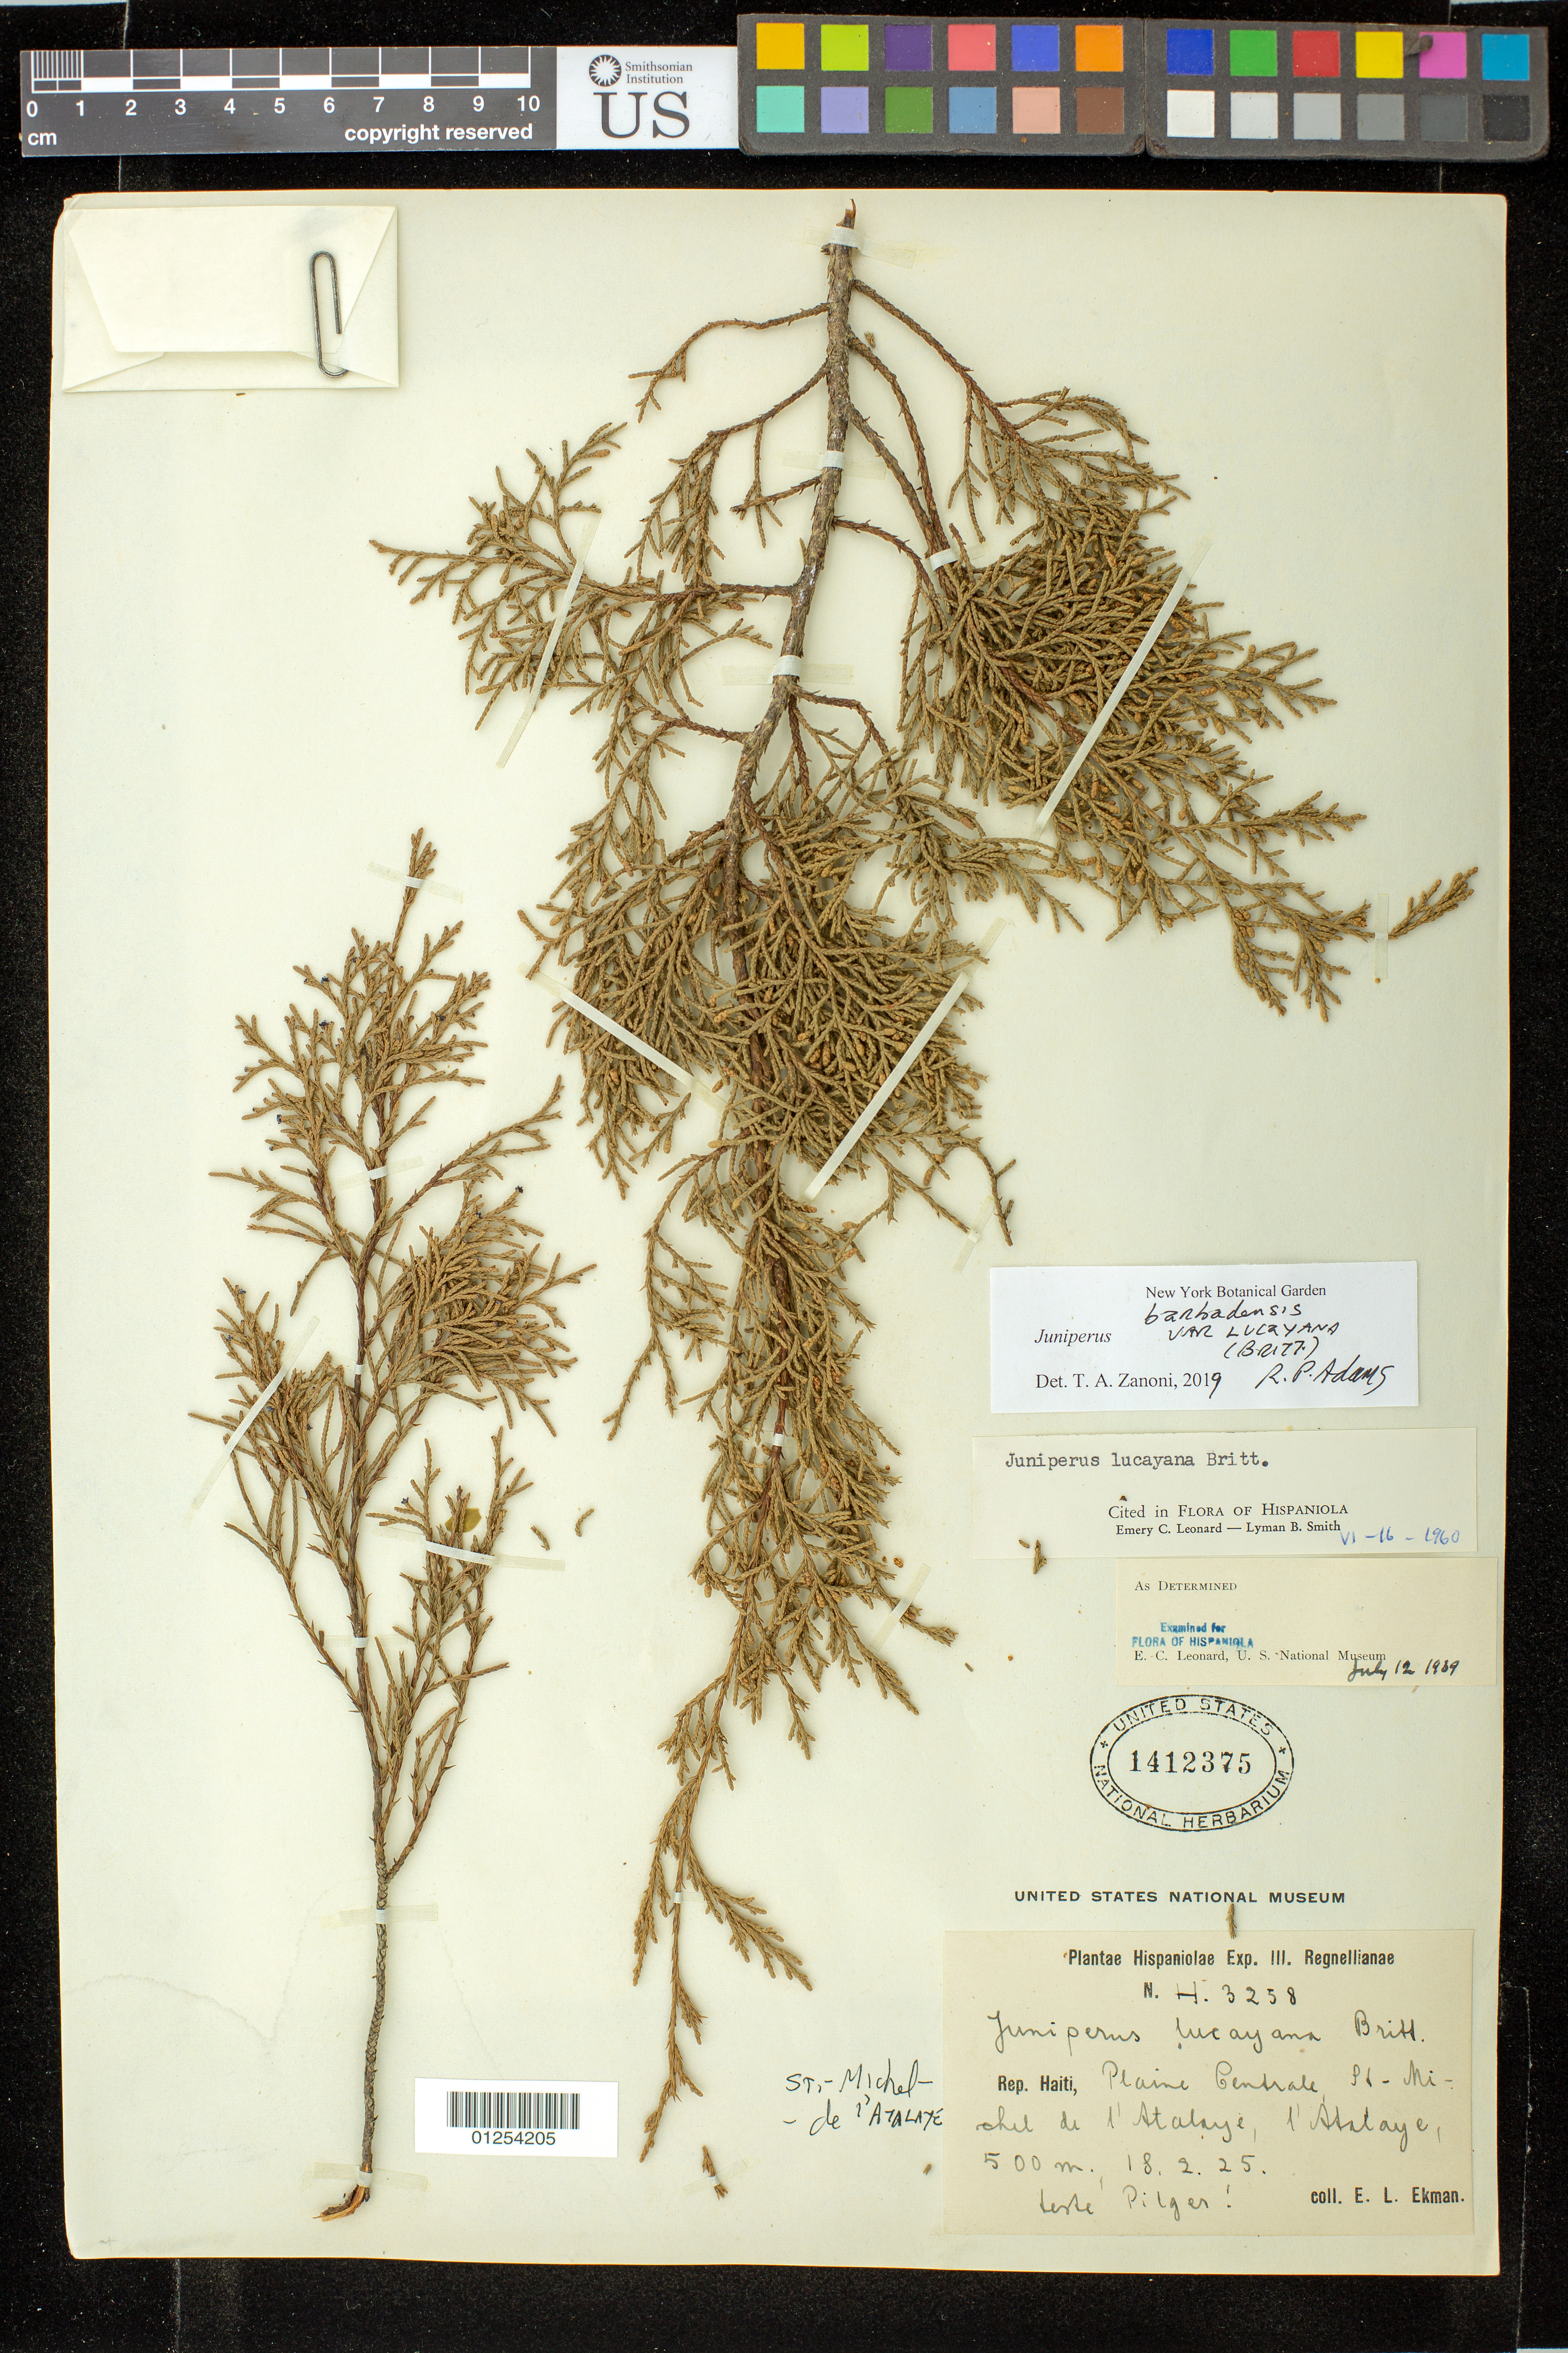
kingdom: Plantae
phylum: Tracheophyta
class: Pinopsida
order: Pinales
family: Cupressaceae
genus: Juniperus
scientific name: Juniperus barbadensis var. lucayana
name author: (Britton) R.P. Adams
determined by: Zanoni, T. A., (NY), New York Botanical Garden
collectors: E. L. Ekman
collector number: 3258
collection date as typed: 18 Feb 1925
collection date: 1925-02-18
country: Dominican Republic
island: Hispaniola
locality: Plaine Centrale, St.-Michel de l'Atalaye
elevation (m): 500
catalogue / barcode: US 1412375